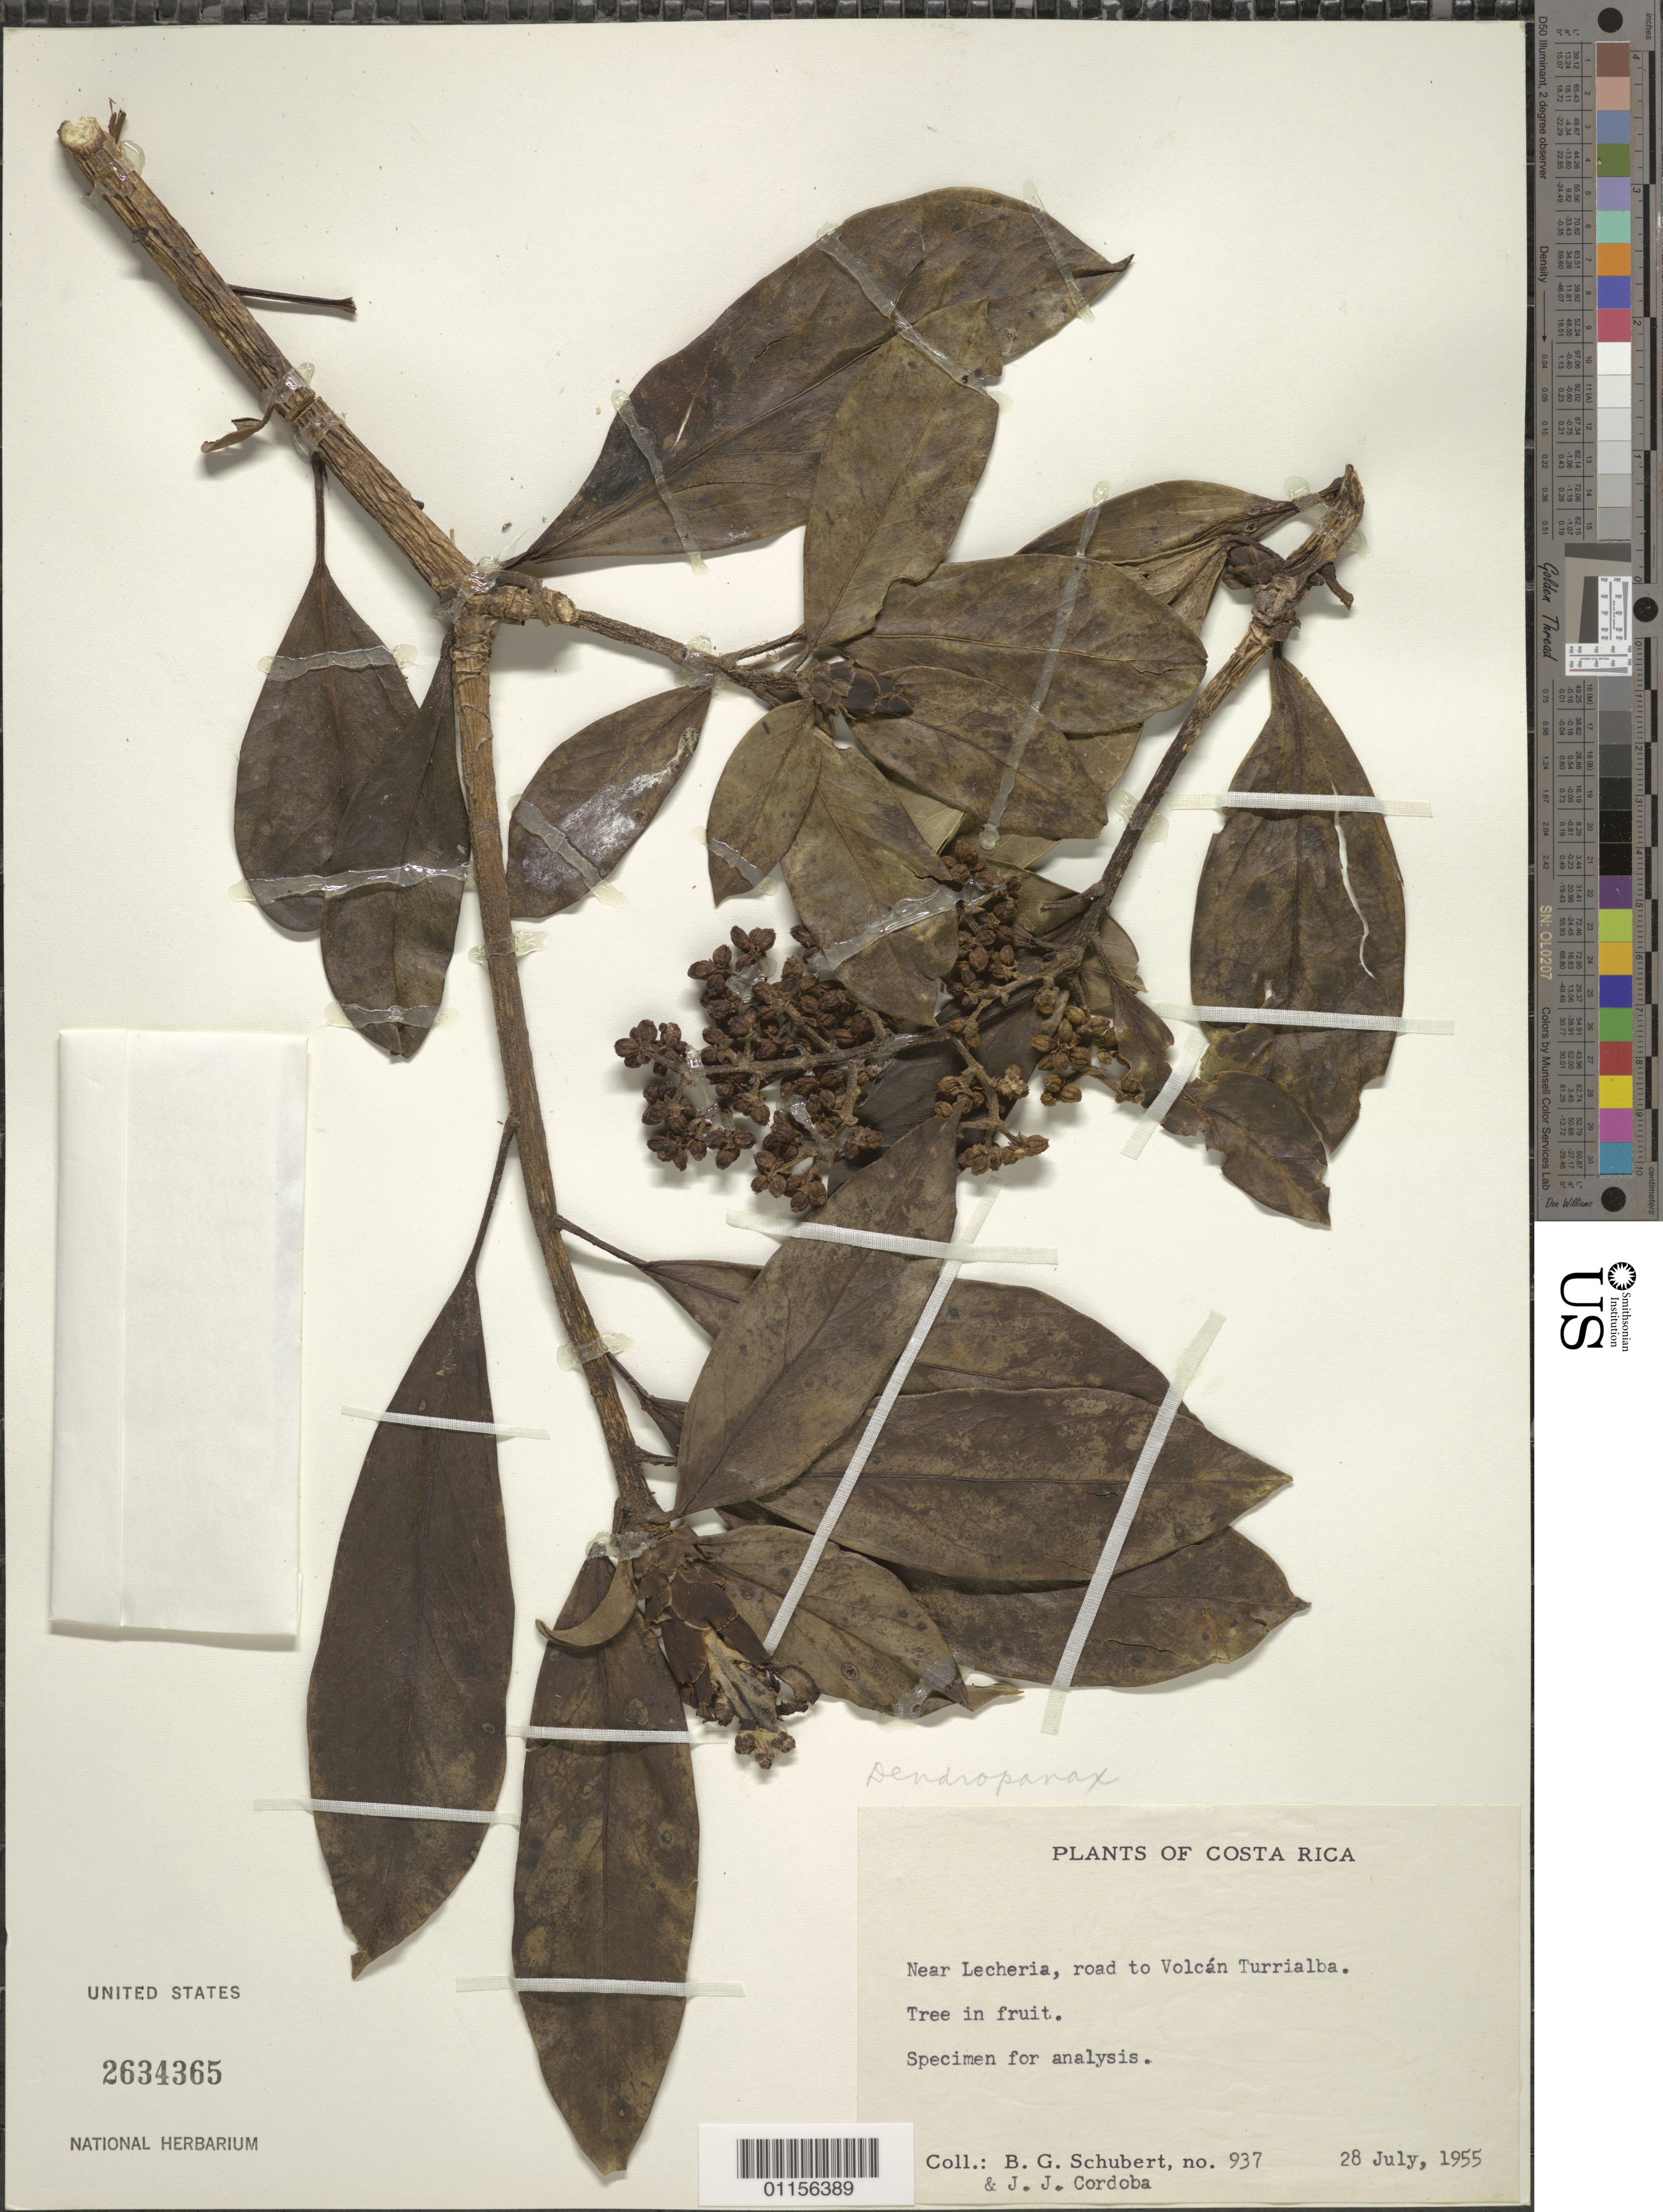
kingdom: Plantae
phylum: Tracheophyta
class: Magnoliopsida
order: Apiales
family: Araliaceae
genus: Dendropanax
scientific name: Dendropanax sp.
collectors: B. Schubert & J. Cordoba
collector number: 937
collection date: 1955-07-28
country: Costa Rica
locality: Near Lecheria, Rd to Volcan Turrialba.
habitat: Tree.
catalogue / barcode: US 2634365